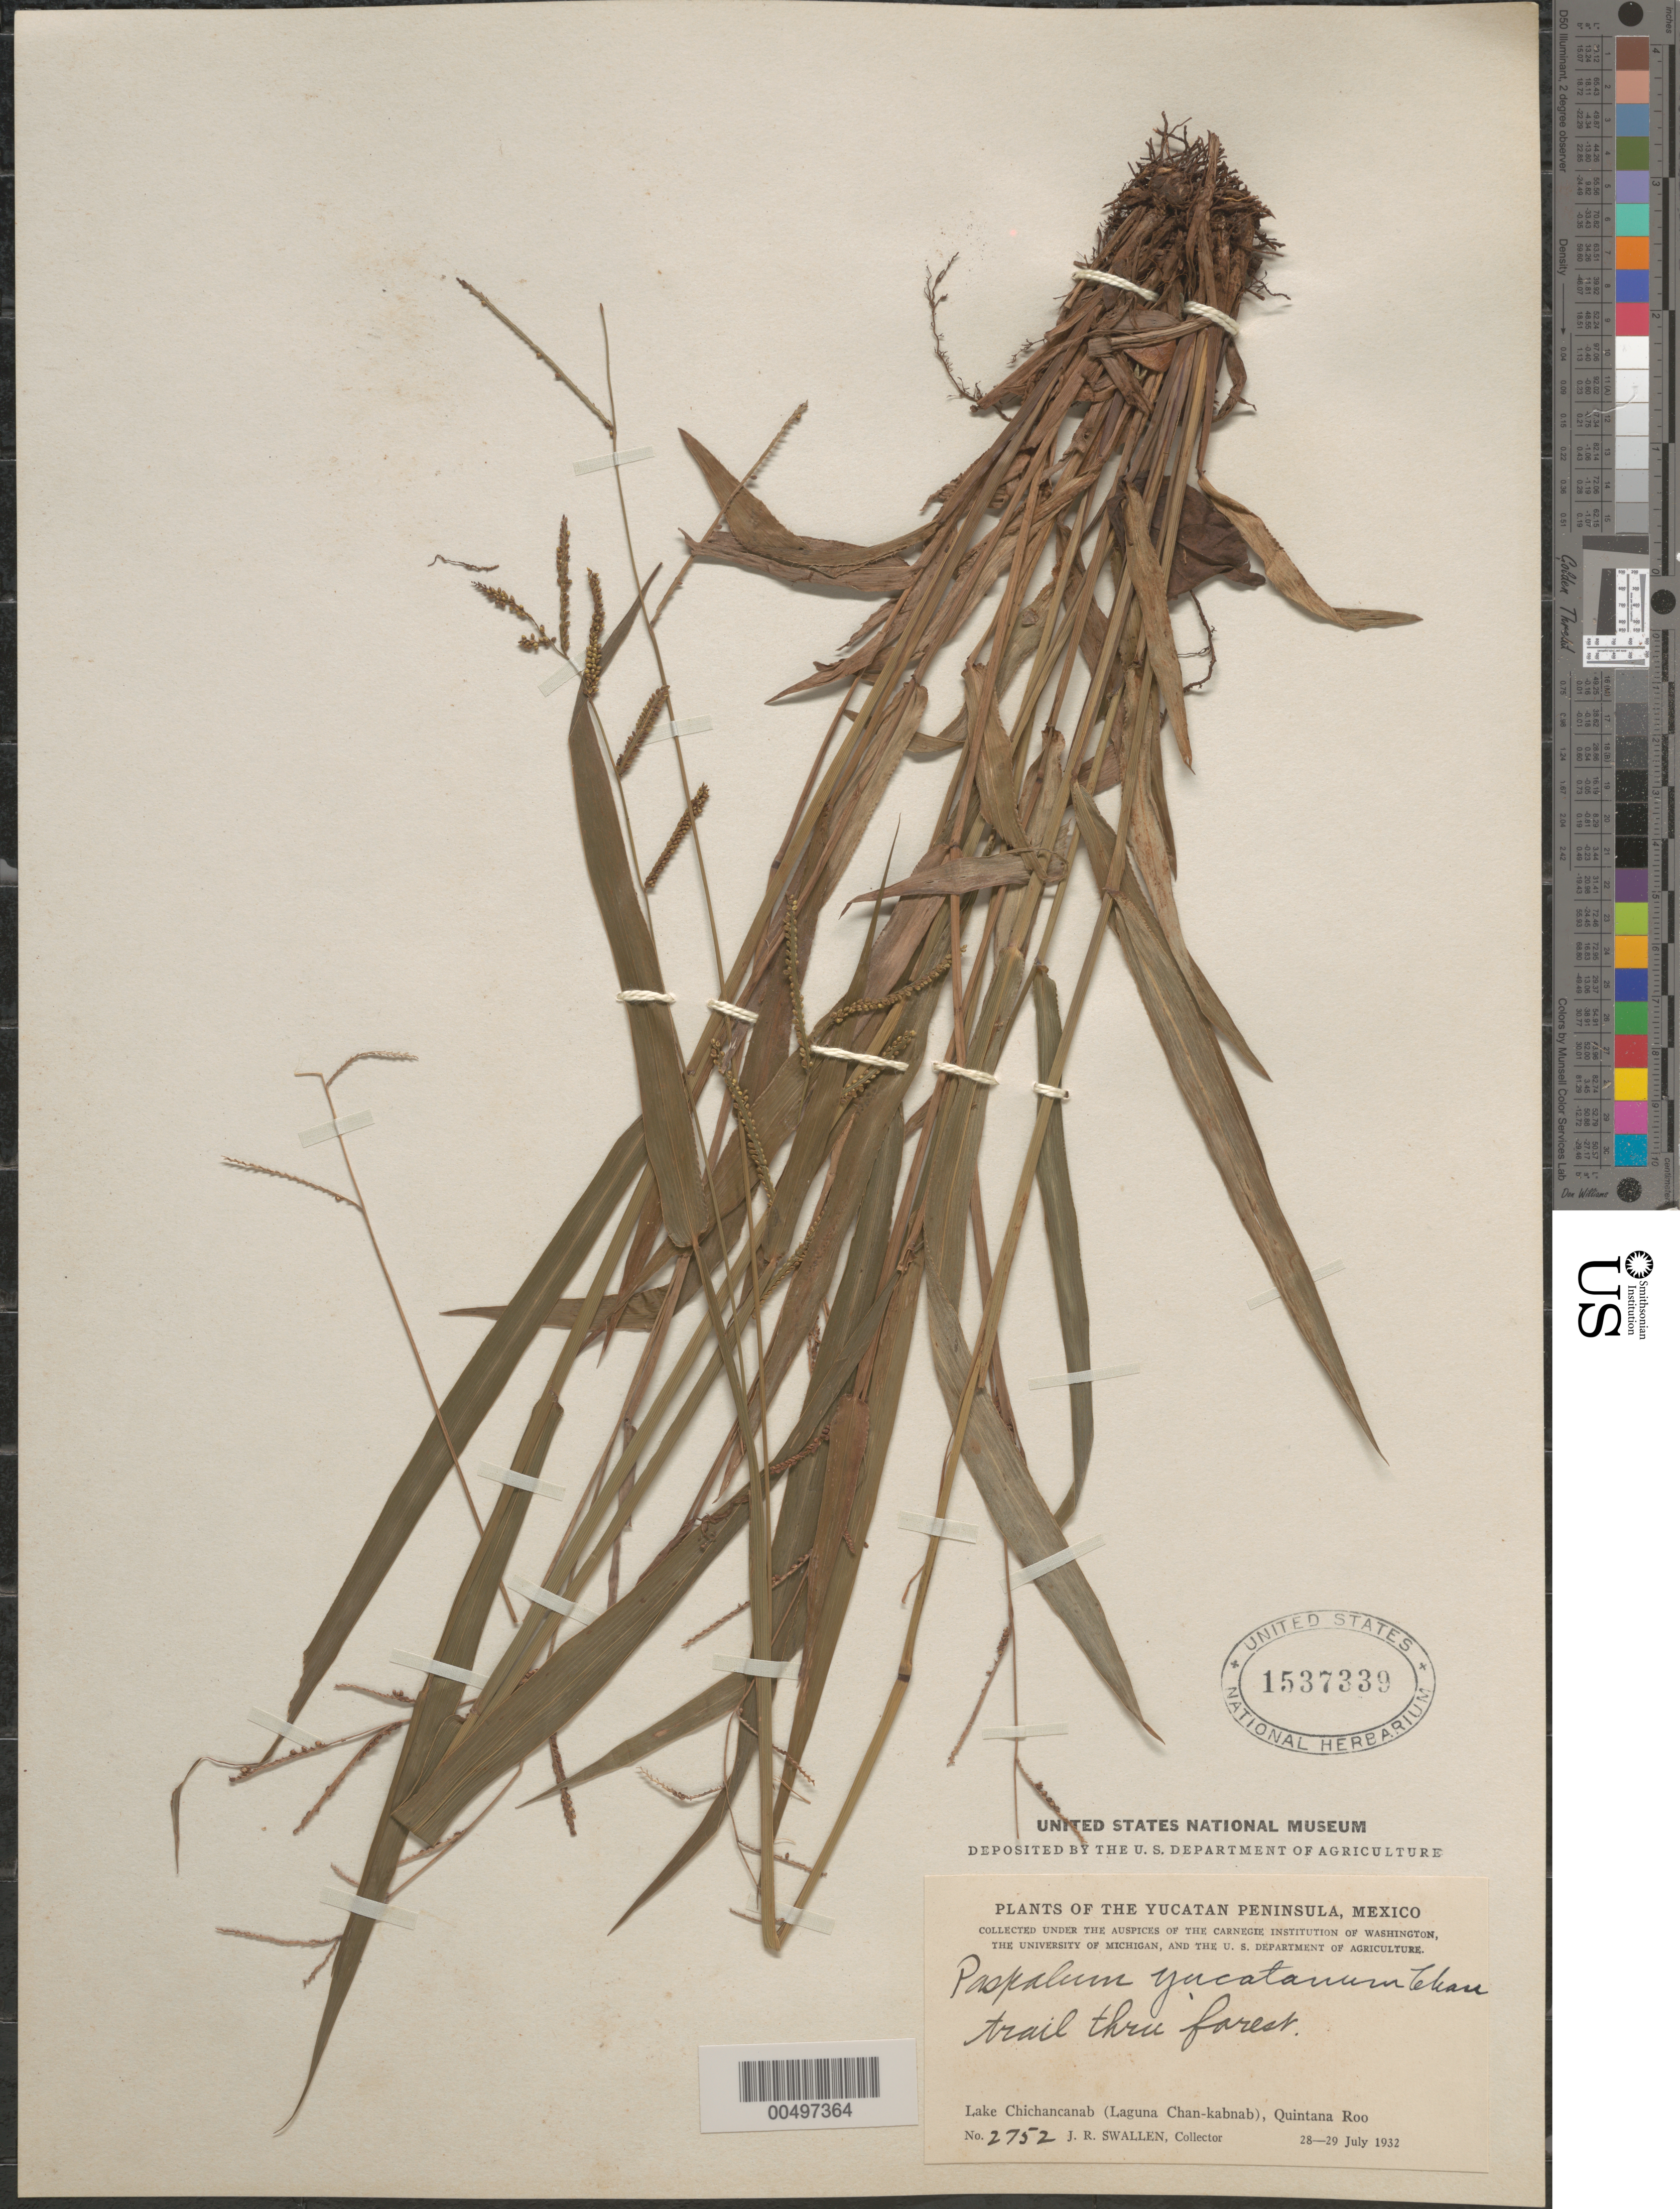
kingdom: Plantae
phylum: Tracheophyta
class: Liliopsida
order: Poales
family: Poaceae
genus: Paspalum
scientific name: Paspalum blodgettii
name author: Chapm.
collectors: J. R. Swallen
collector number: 2752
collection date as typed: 28 Jul 1932 to 29 Jul 1932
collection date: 1932-07-28/1932-07-29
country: Mexico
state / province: Quintana Roo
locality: Yucatan Peninsula, Lake Chichancanab (Laguna Chan-kabnab)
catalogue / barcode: US 1537339